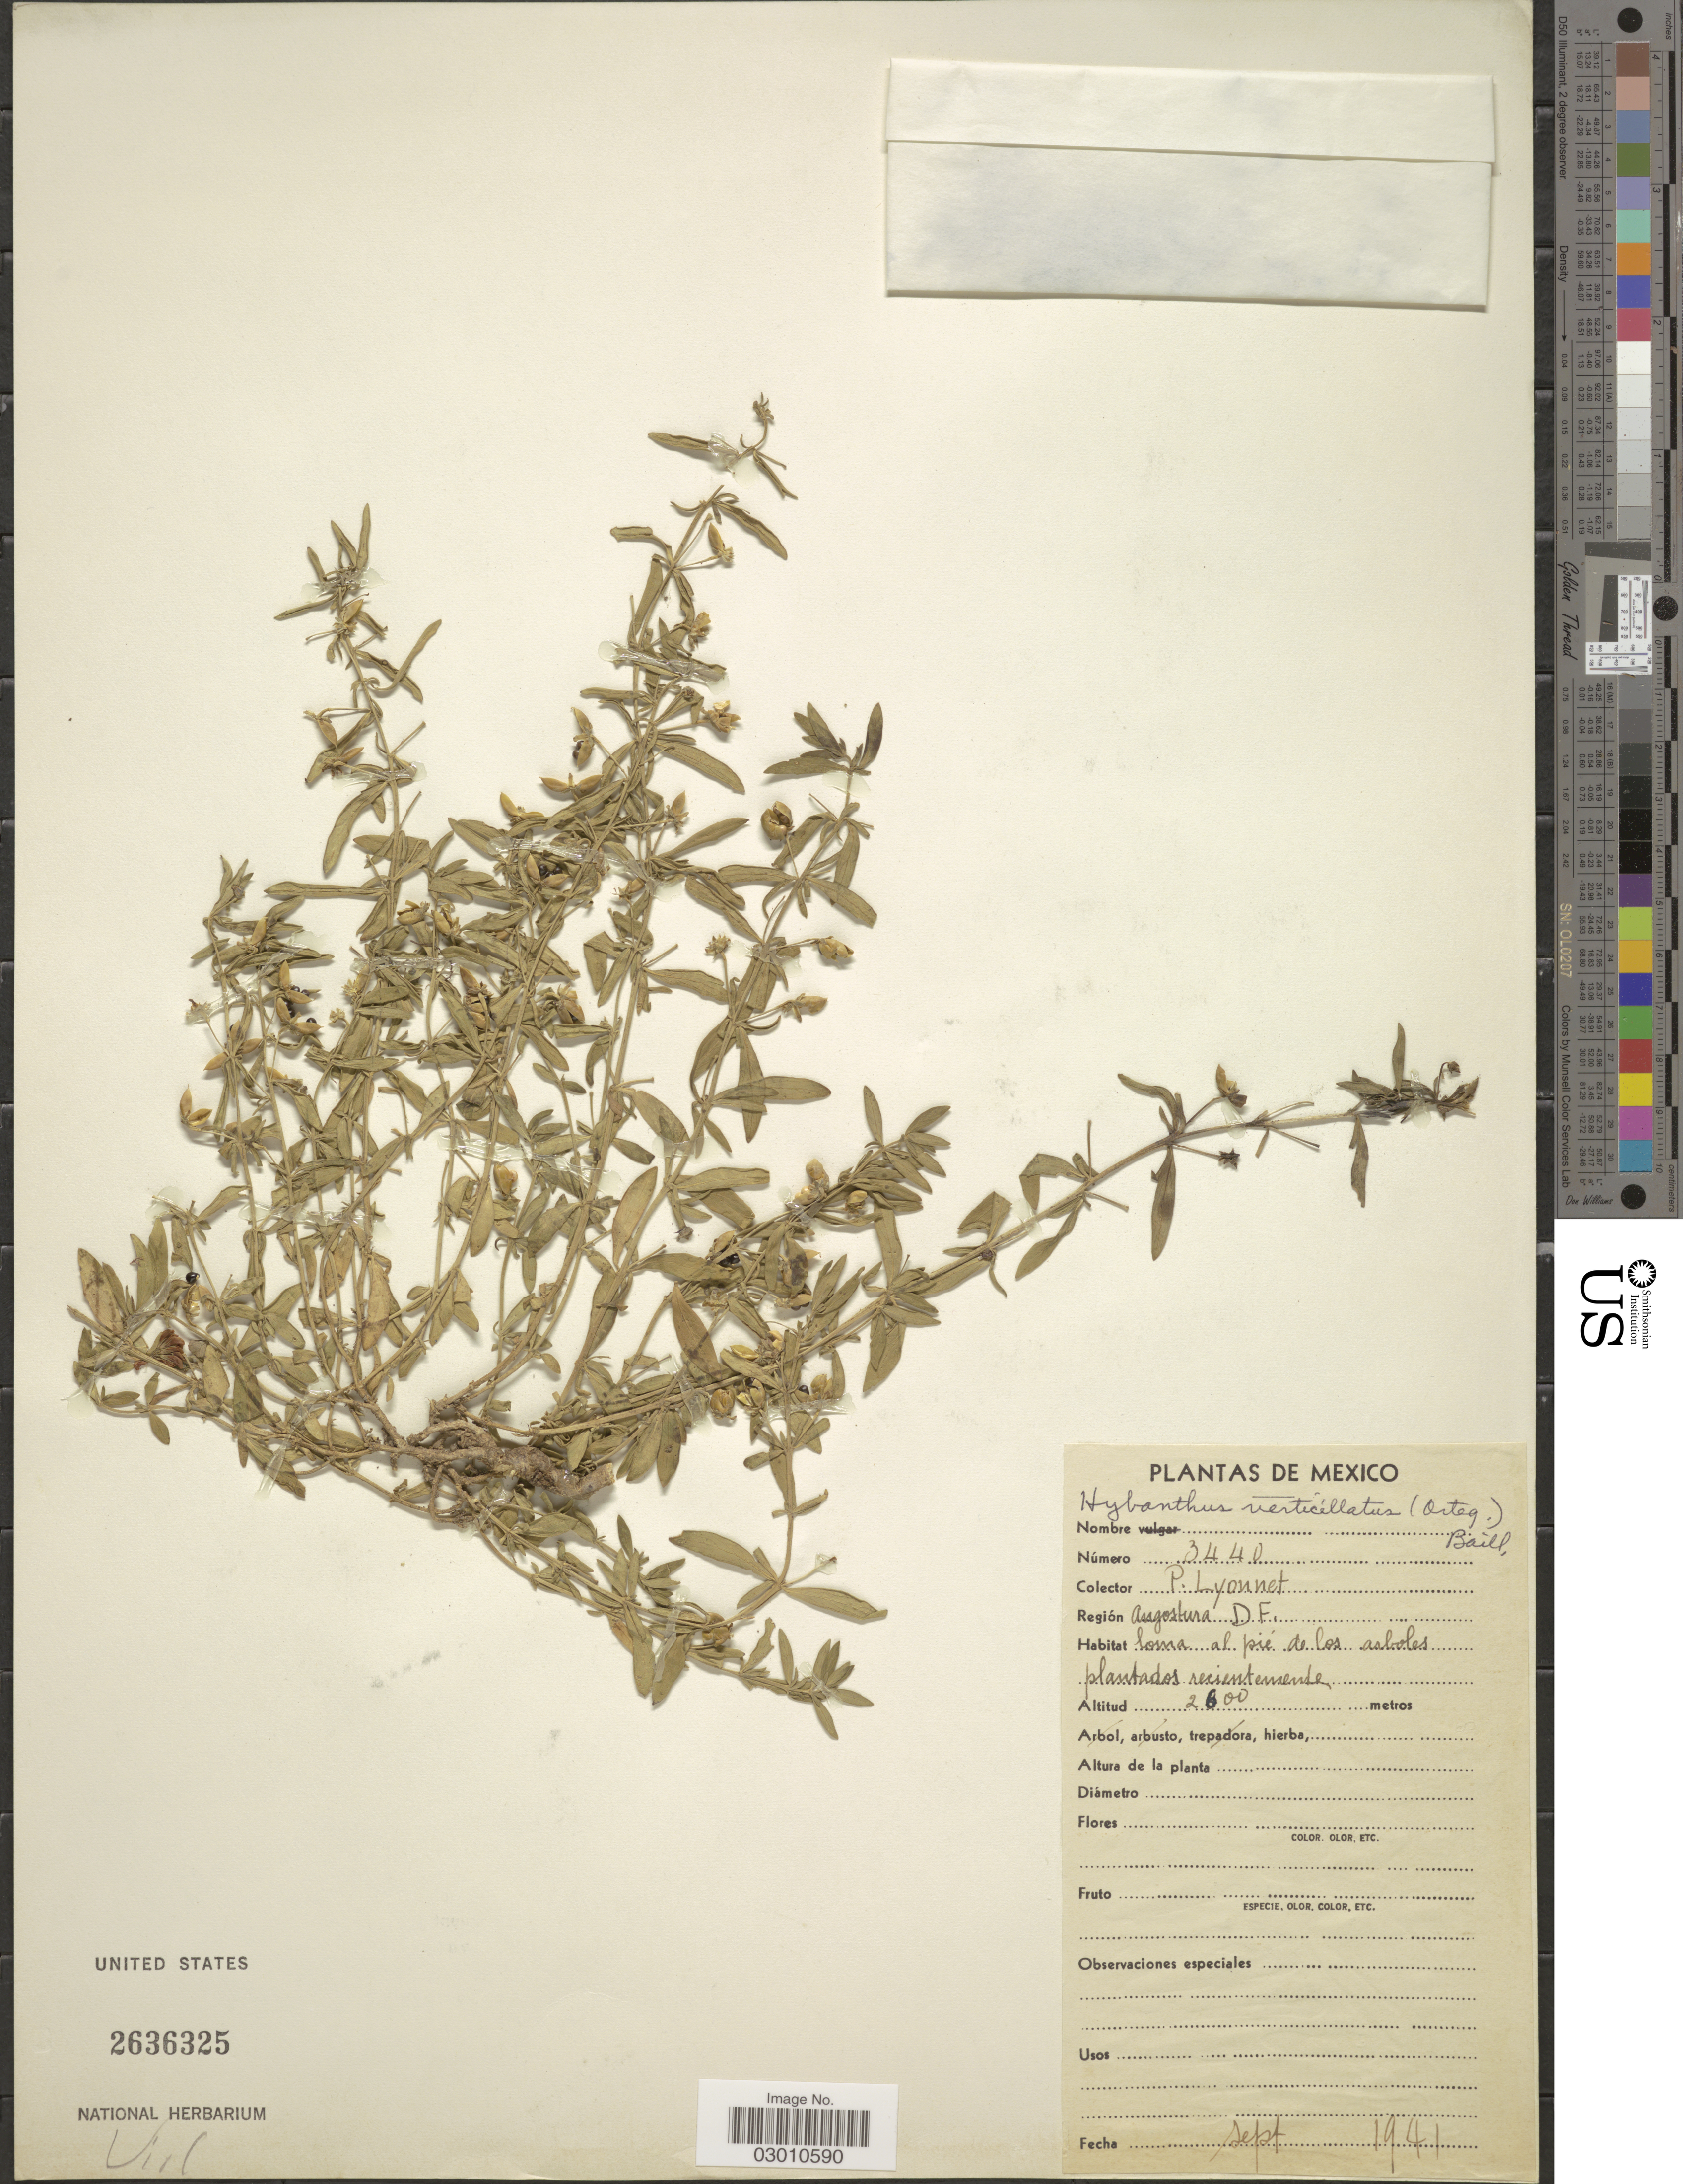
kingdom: Plantae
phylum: Tracheophyta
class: Magnoliopsida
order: Malpighiales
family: Violaceae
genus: Pombalia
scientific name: Pombalia verticillata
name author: (Ortega) Paula-Souza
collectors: P. Lyonnet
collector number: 3440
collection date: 1941-09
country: Mexico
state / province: Distrito Federal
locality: Augostura D.F.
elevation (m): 2600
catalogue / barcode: US 2636325